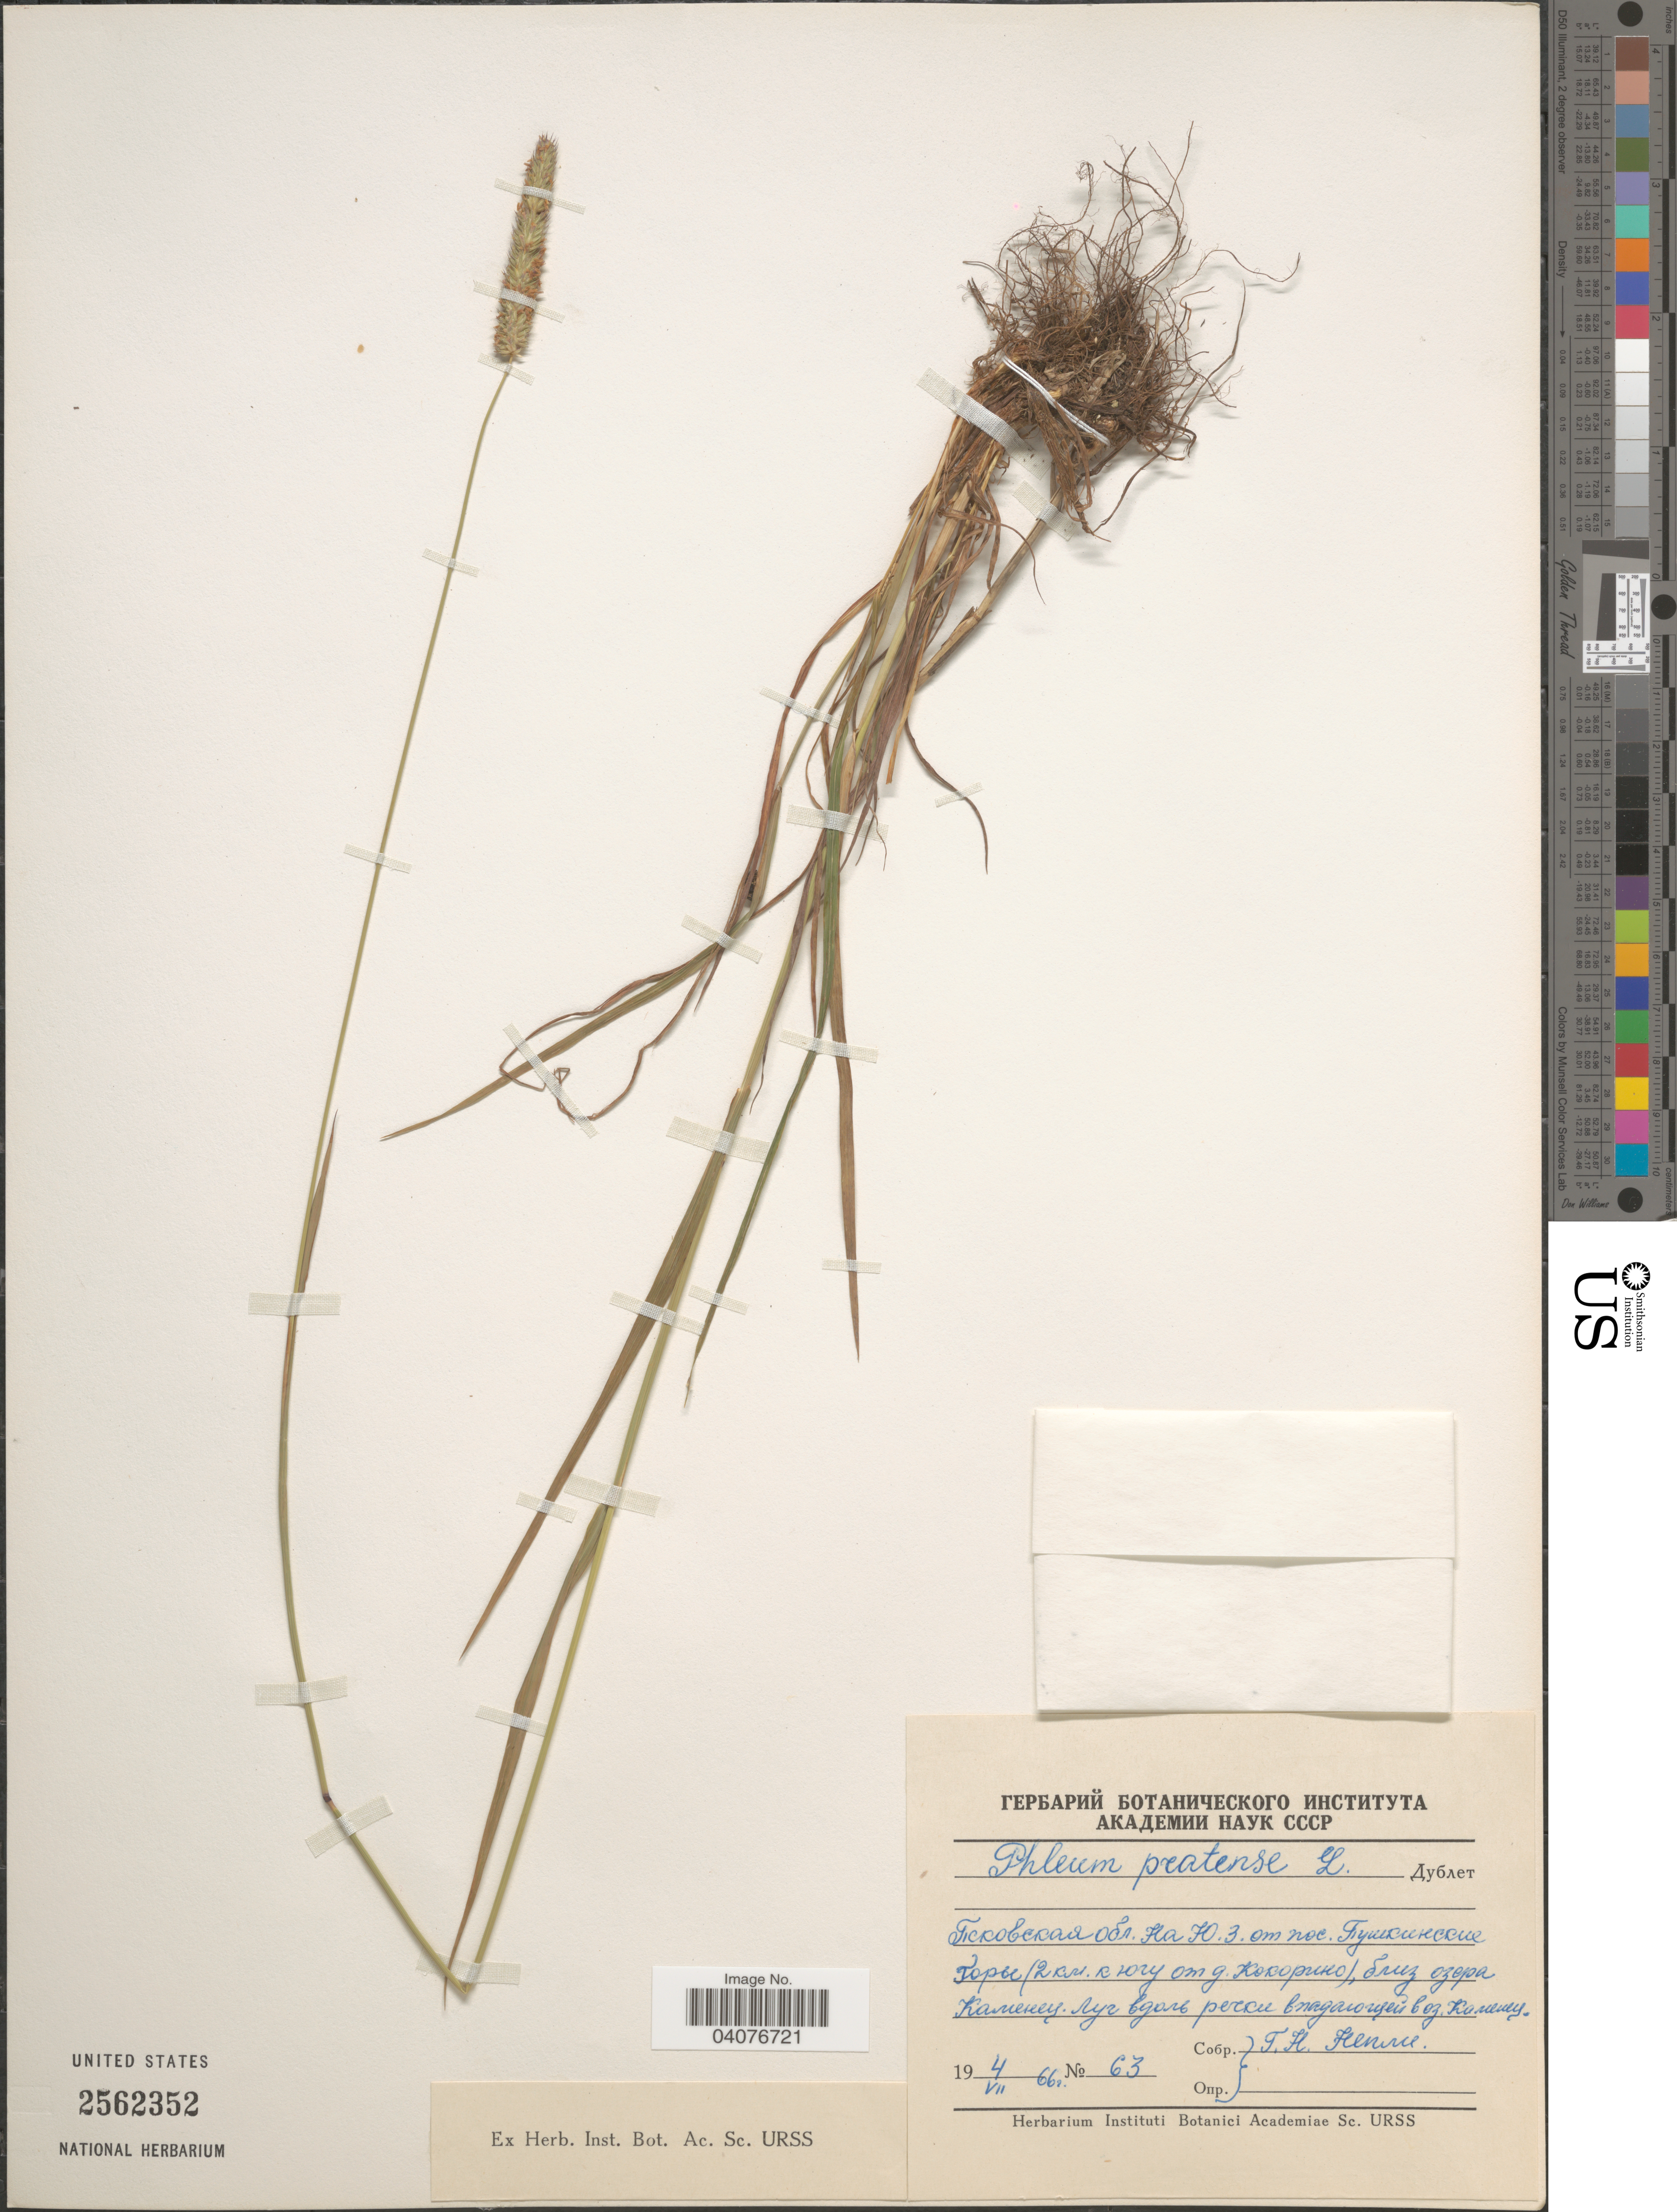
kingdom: Plantae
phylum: Tracheophyta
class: Liliopsida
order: Poales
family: Poaceae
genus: Phleum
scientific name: Phleum pratense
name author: L.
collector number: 63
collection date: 1966-07-04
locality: X.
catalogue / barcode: US 2562352